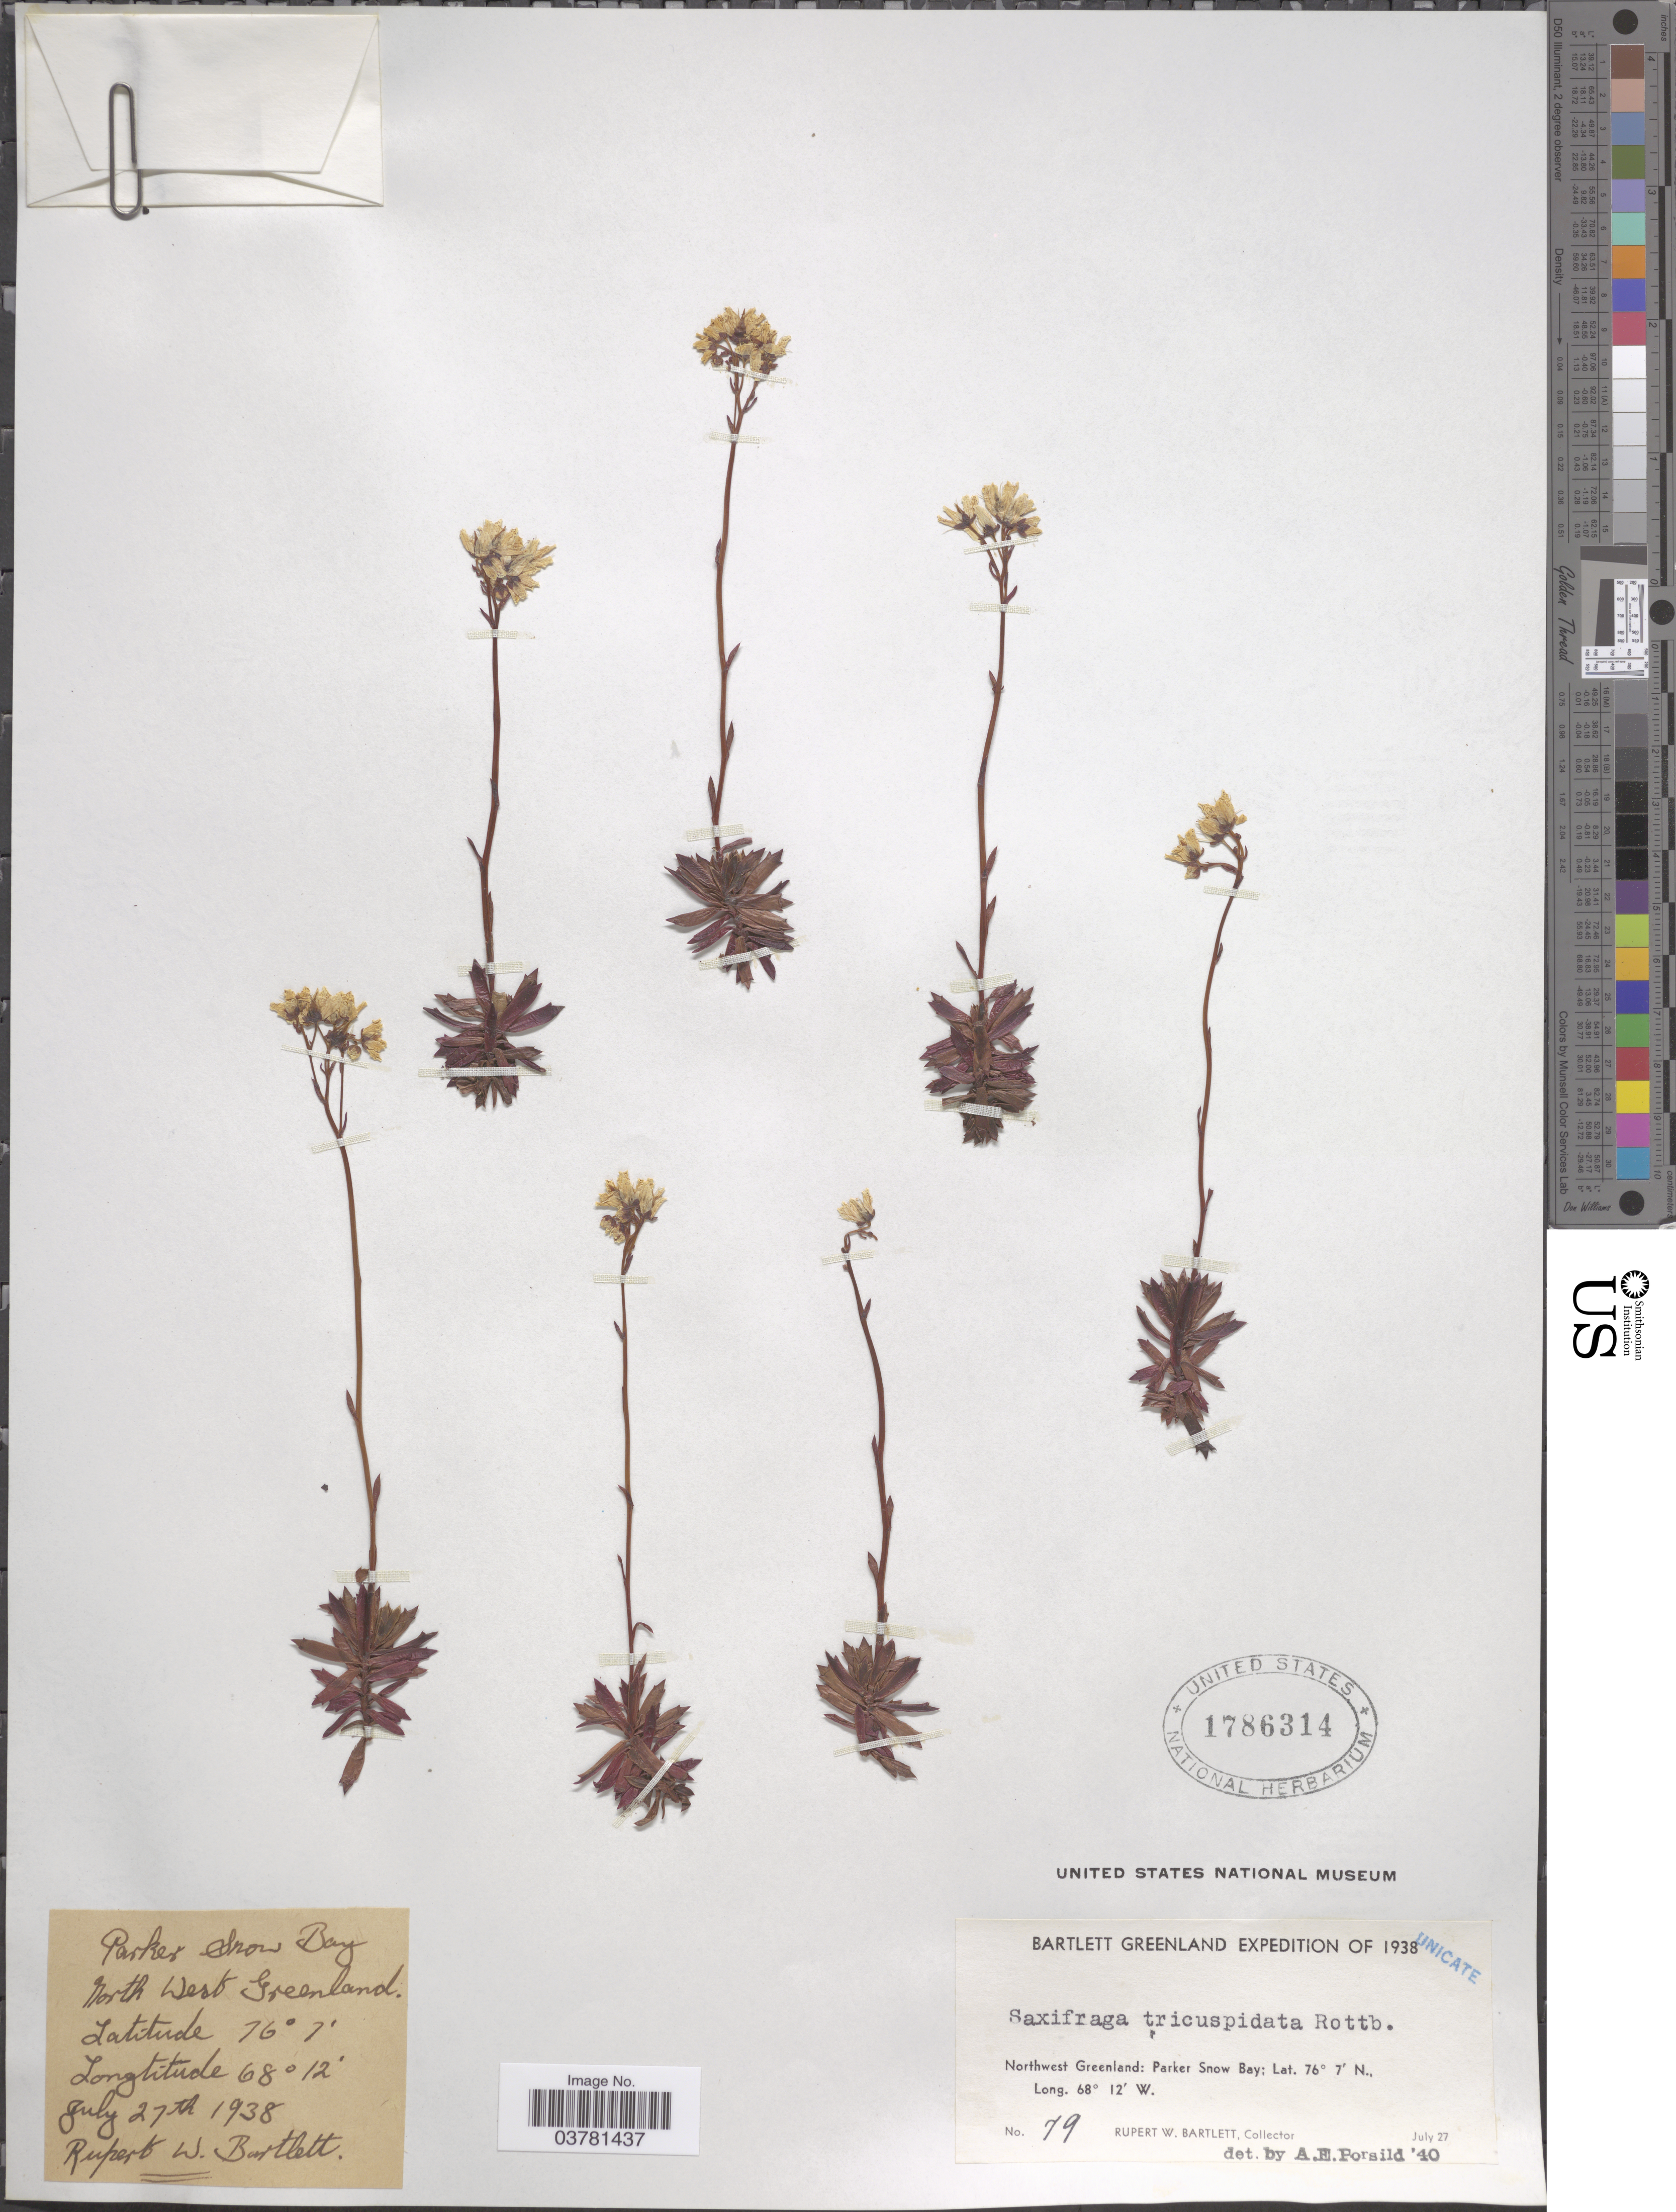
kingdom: Plantae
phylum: Tracheophyta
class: Magnoliopsida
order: Saxifragales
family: Saxifragaceae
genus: Saxifraga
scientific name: Saxifraga tricuspidata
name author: Rottb.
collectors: R. W. Bartlett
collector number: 79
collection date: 1938-07-27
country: Greenland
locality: Bartlett Greenland Expedition of 1938. Northwest Greenland: Parker Snow Bay.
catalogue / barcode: US 1786314